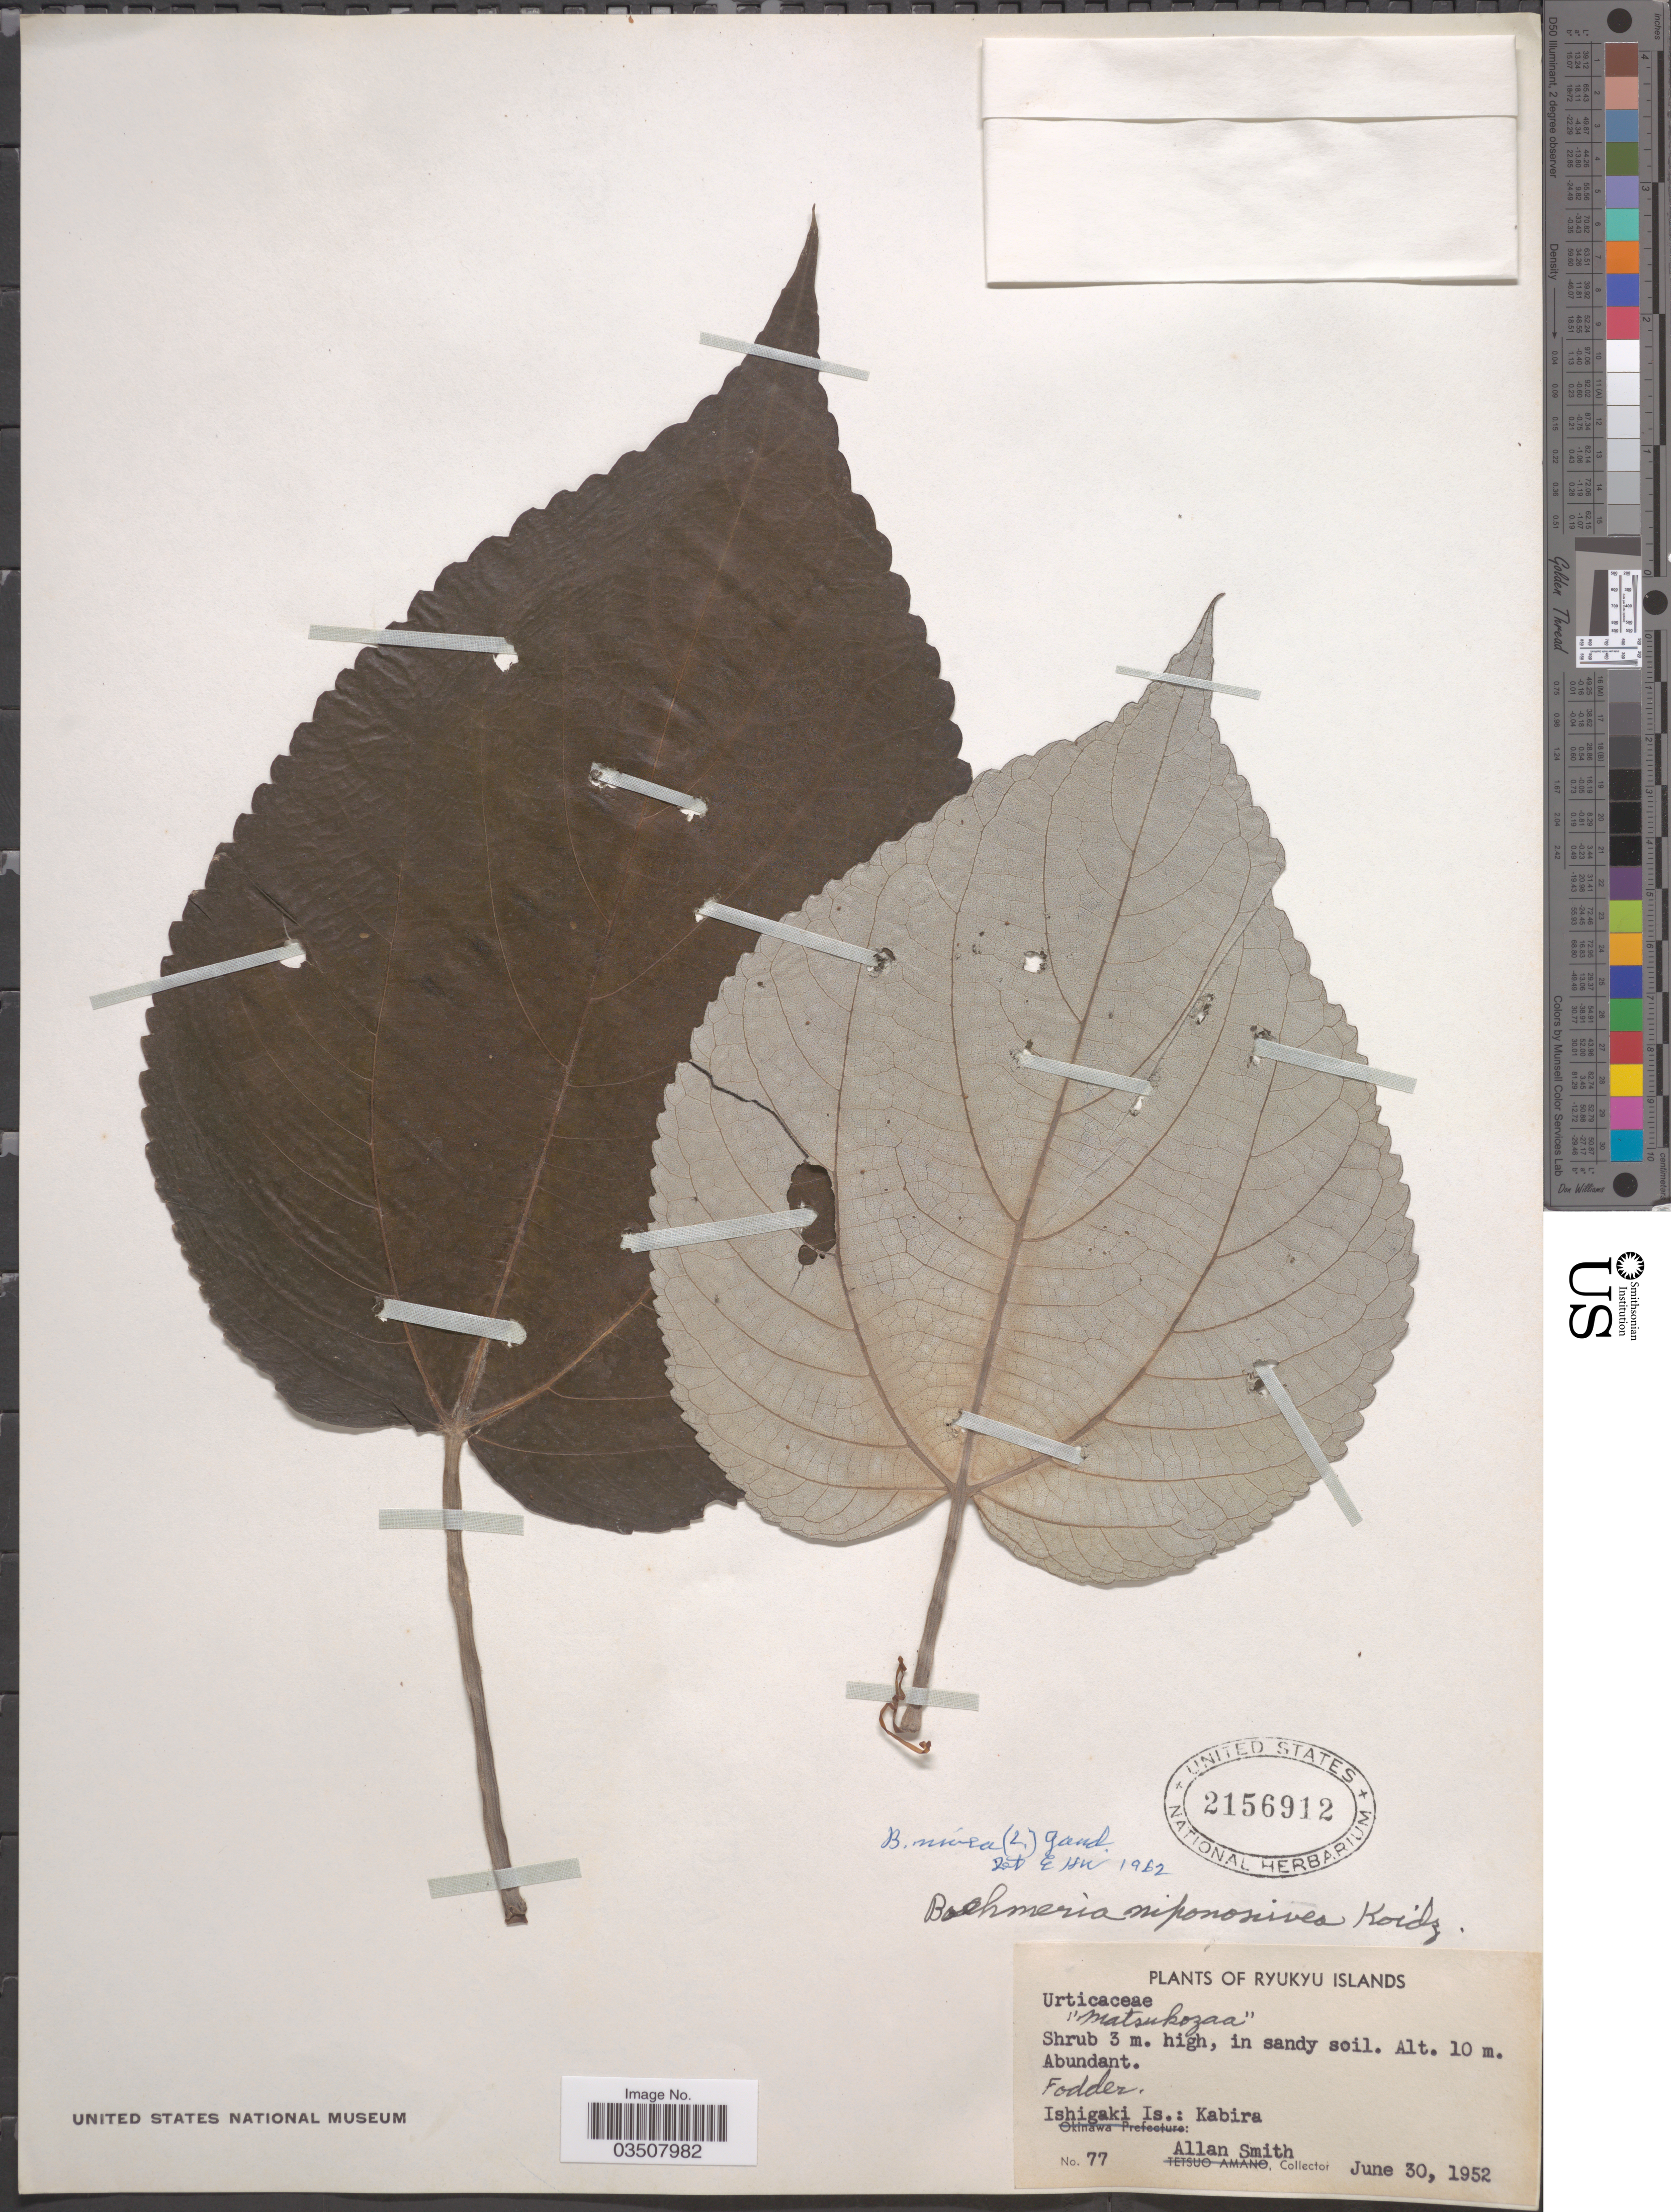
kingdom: Plantae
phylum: Tracheophyta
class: Magnoliopsida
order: Rosales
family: Urticaceae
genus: Boehmeria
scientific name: Boehmeria nivea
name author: (L.) Gaudich.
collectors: A. Smith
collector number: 77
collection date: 1952-06-30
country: Japan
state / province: Okinawa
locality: Ryukyu Islands. Fodder [unsure placement]. Ishigaki Is.: Kabira.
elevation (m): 10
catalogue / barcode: US 2156912